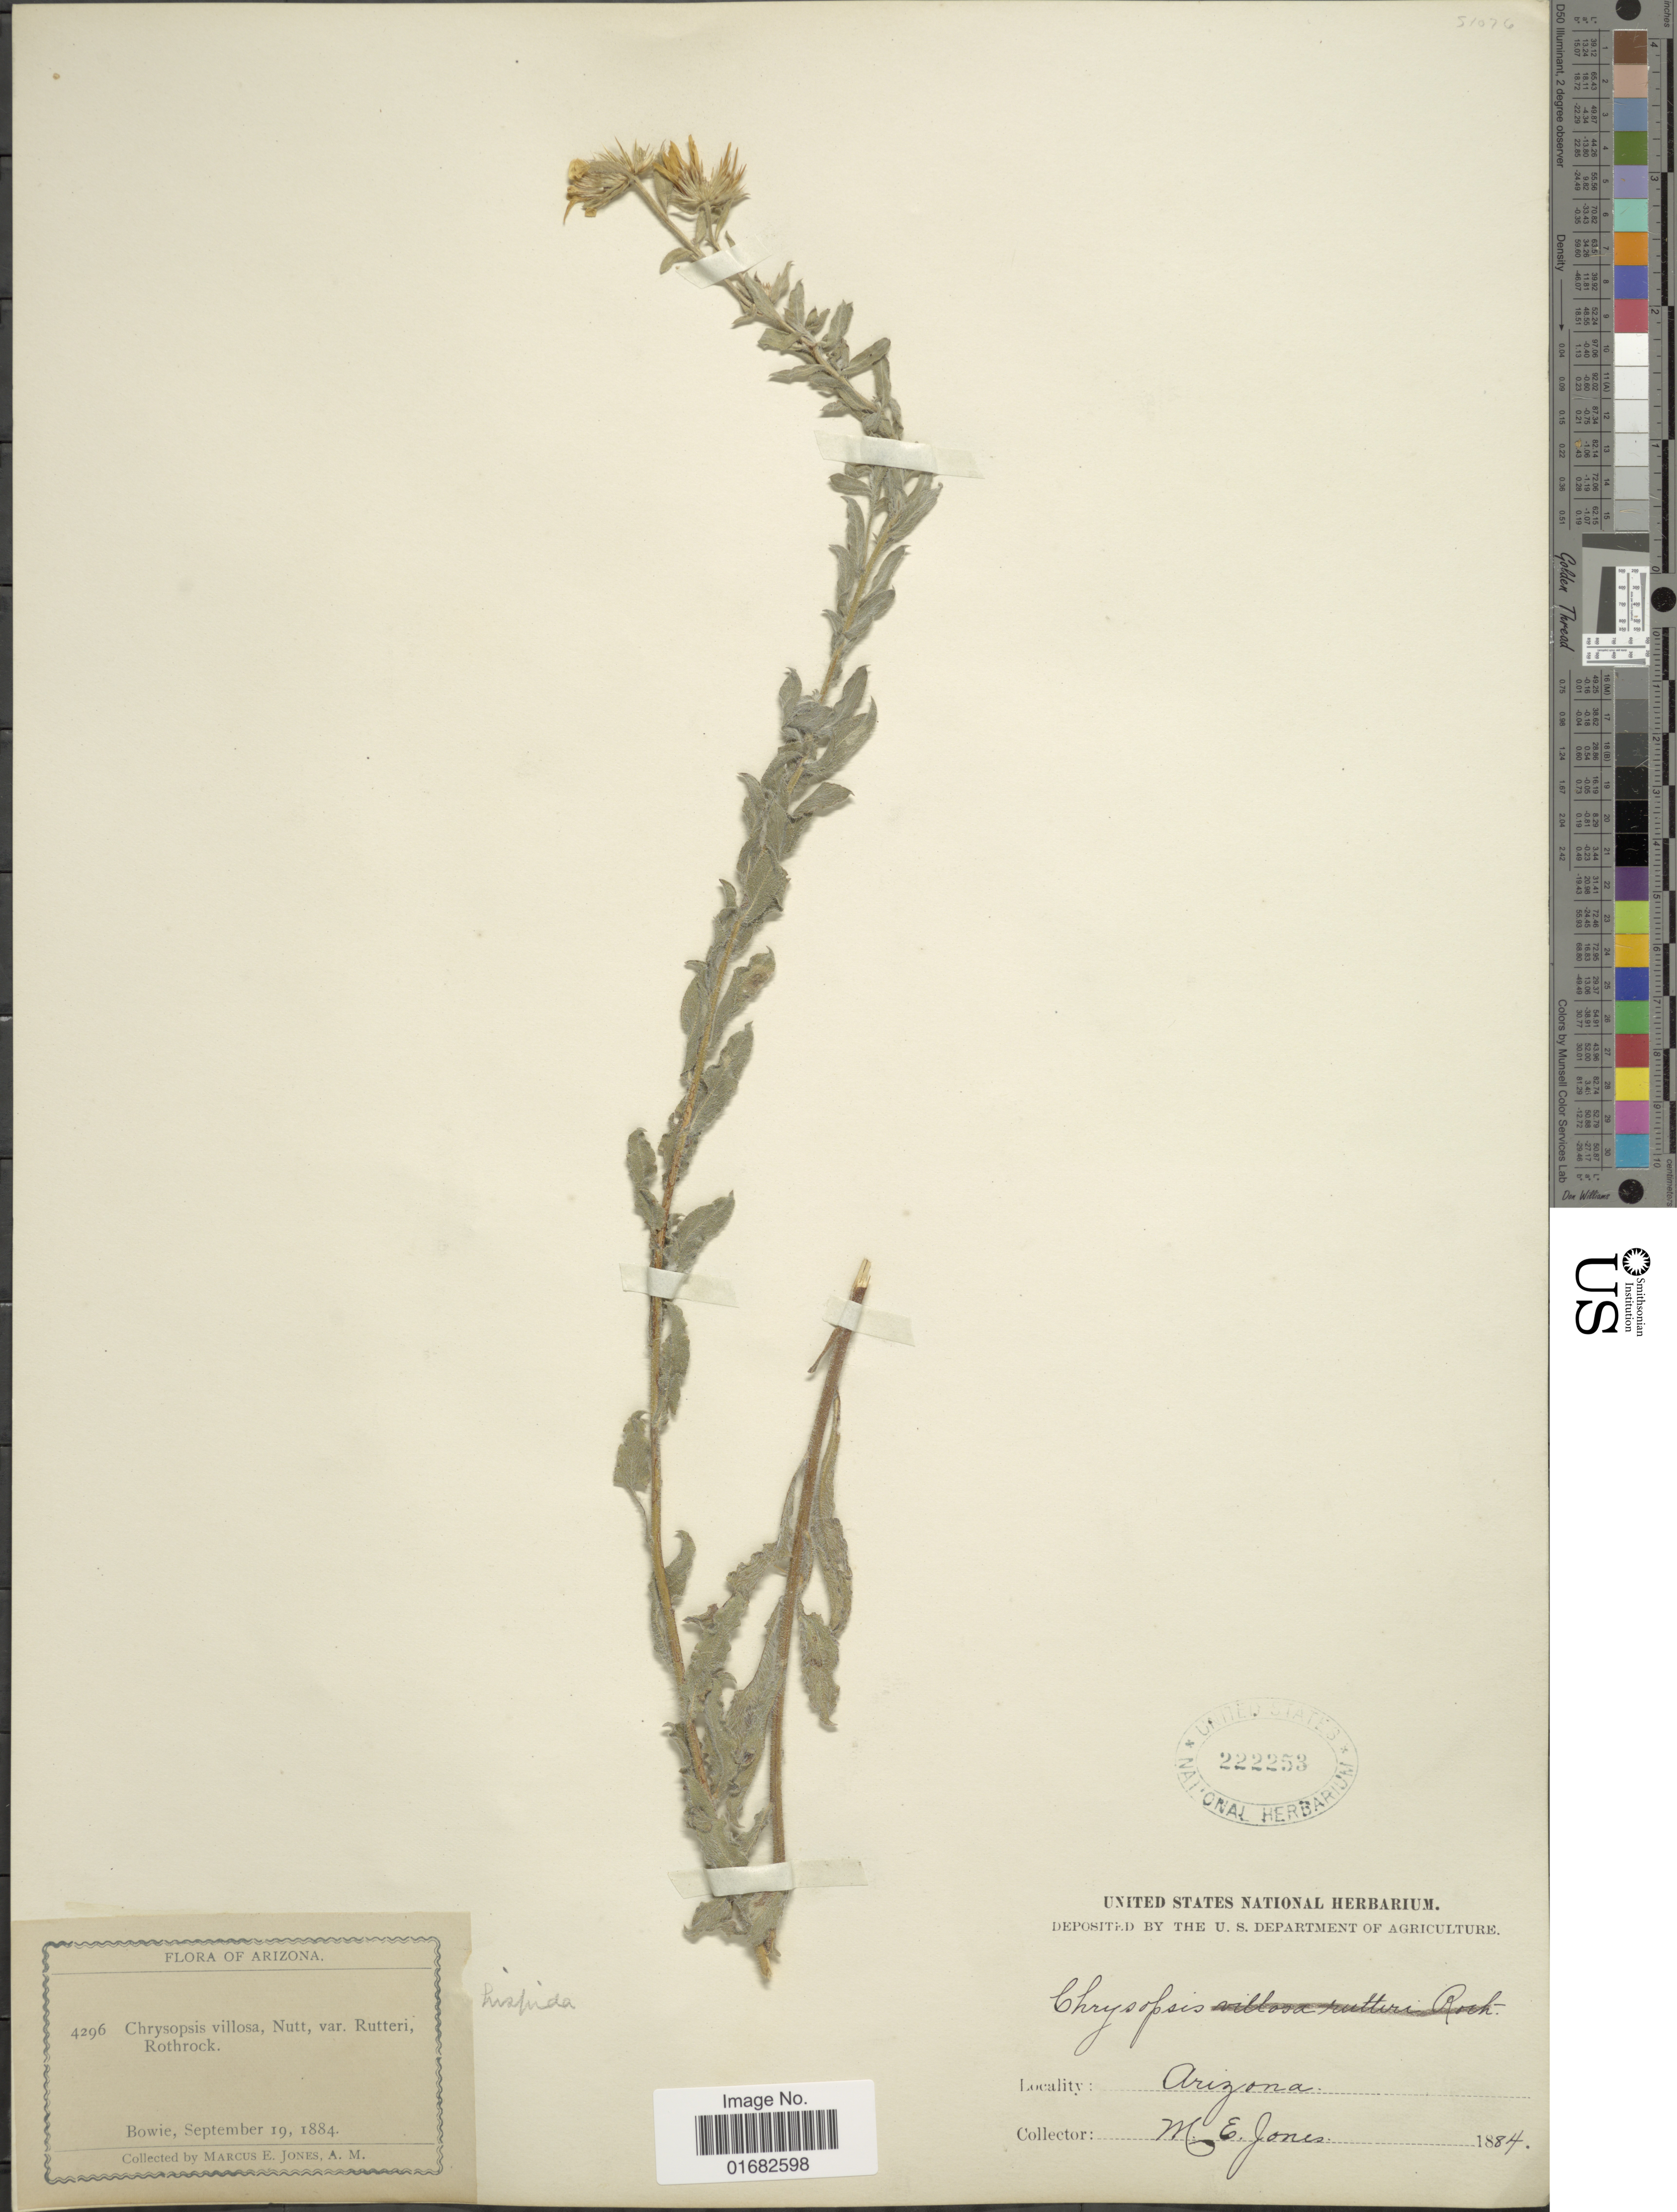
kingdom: Plantae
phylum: Tracheophyta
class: Magnoliopsida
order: Asterales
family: Asteraceae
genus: Heterotheca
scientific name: Heterotheca rutteri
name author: (Rothr.) Shinners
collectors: M. E. Jones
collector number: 4296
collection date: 1884-08-19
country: United States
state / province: Arizona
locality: Bowie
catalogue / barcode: US 222253